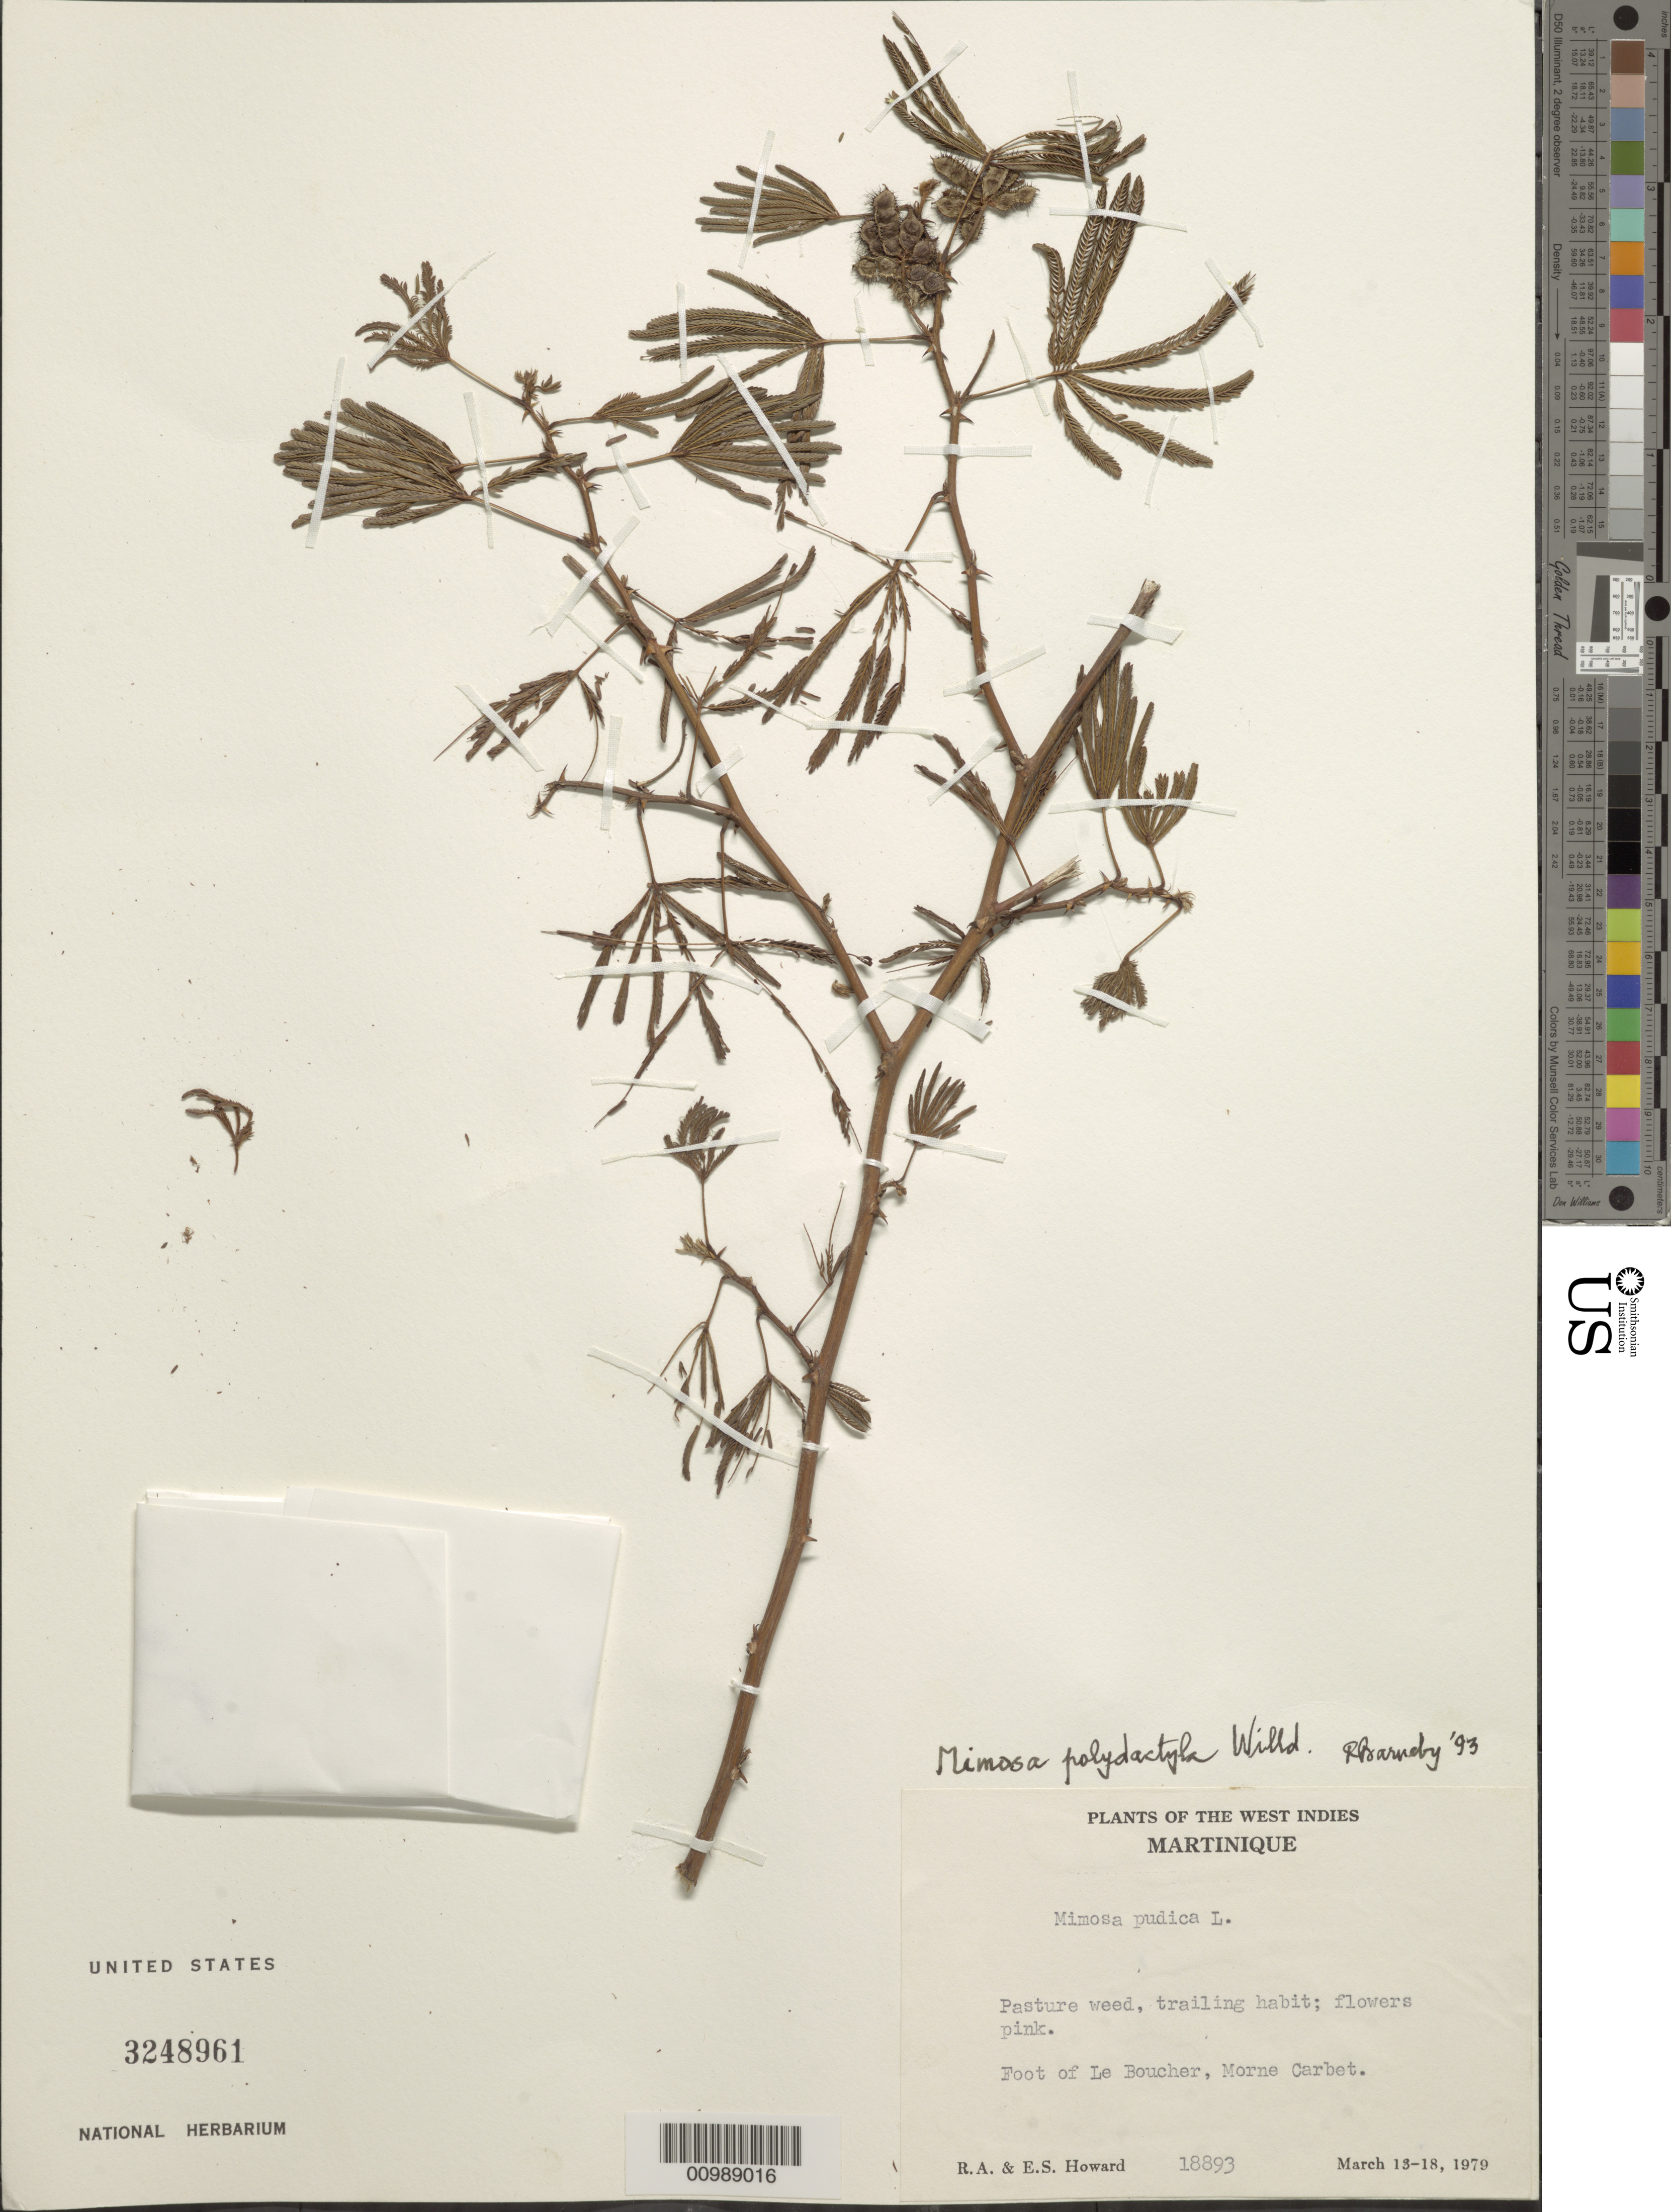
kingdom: Plantae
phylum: Tracheophyta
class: Magnoliopsida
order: Fabales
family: Fabaceae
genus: Mimosa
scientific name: Mimosa polydactyla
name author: Humb. & Bonpl. ex Willd.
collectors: E. S. Howard & R. A. Howard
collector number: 18893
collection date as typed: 13 Mar 1979 to 18 Mar 1979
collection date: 1979-03-13/1979-03-18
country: Martinique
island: Martinique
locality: Foot of le Boucher, morne Carbet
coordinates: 0 N, 0 E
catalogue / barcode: US 3248961